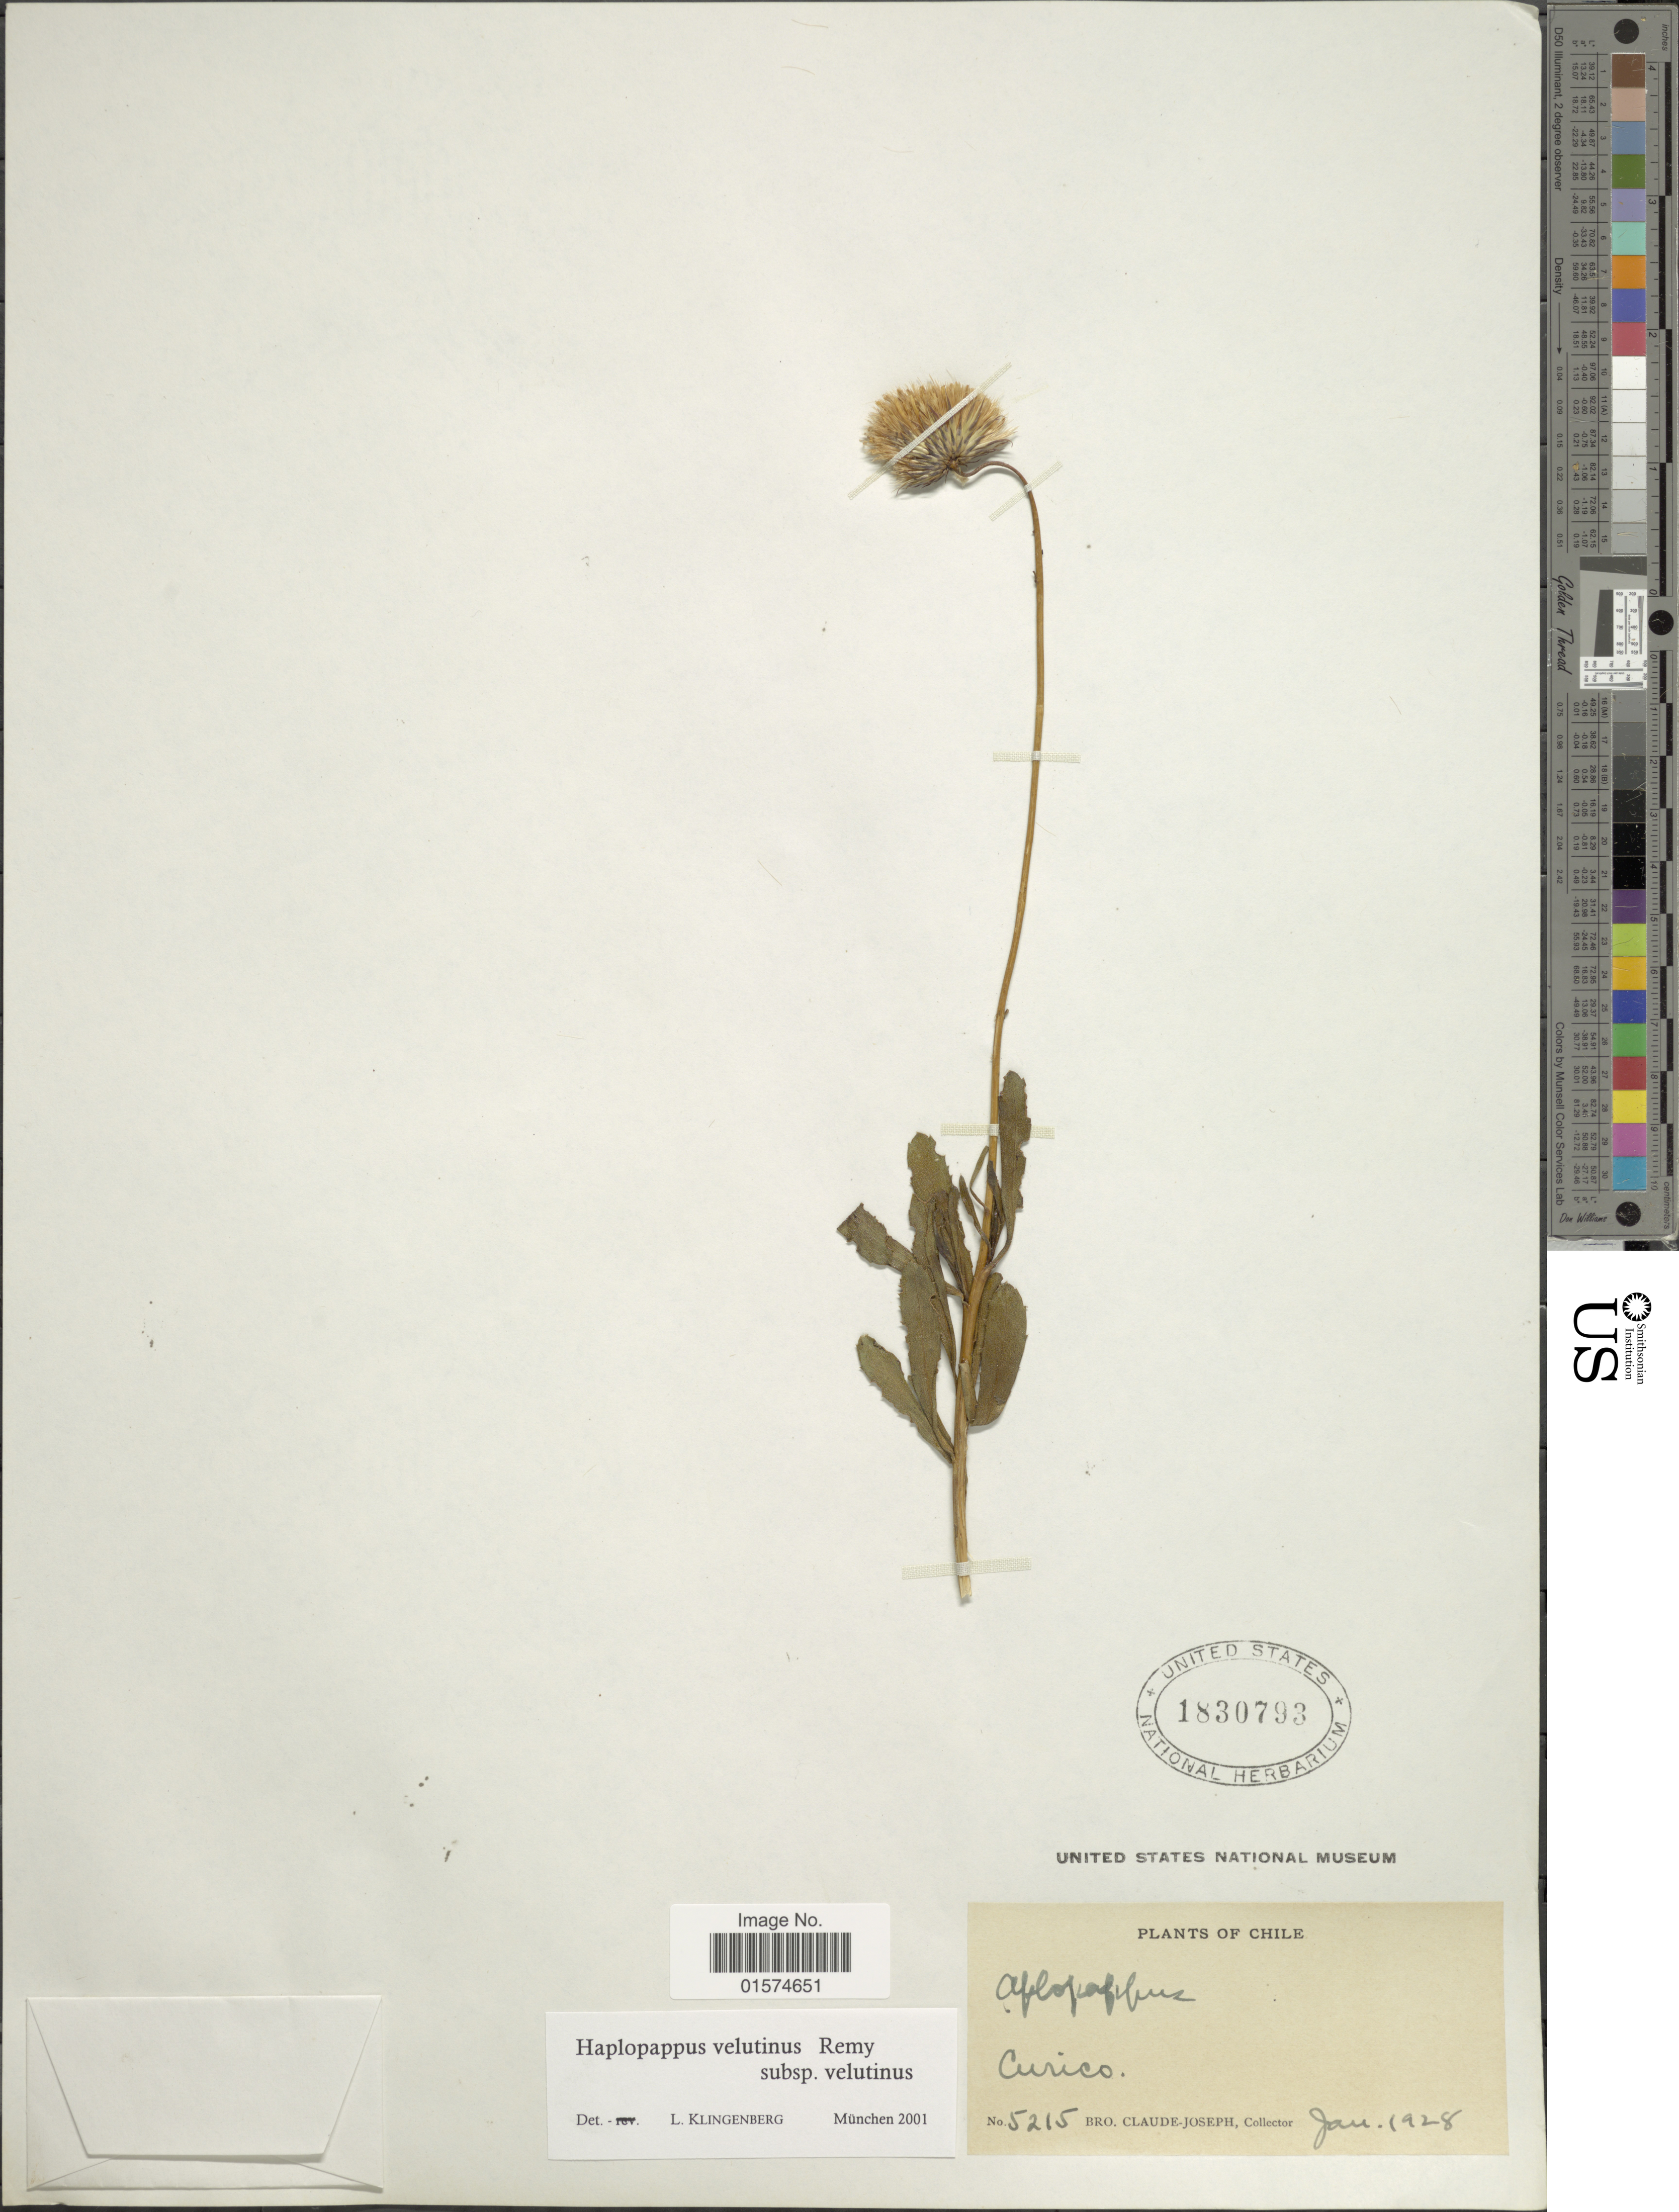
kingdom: Plantae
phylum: Tracheophyta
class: Magnoliopsida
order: Asterales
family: Asteraceae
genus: Haplopappus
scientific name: Haplopappus velutinus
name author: J. Rémy in Gay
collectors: Bro. Claude-Joseph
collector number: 5215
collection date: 1928-01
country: Chile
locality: Curico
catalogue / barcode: US 1830793